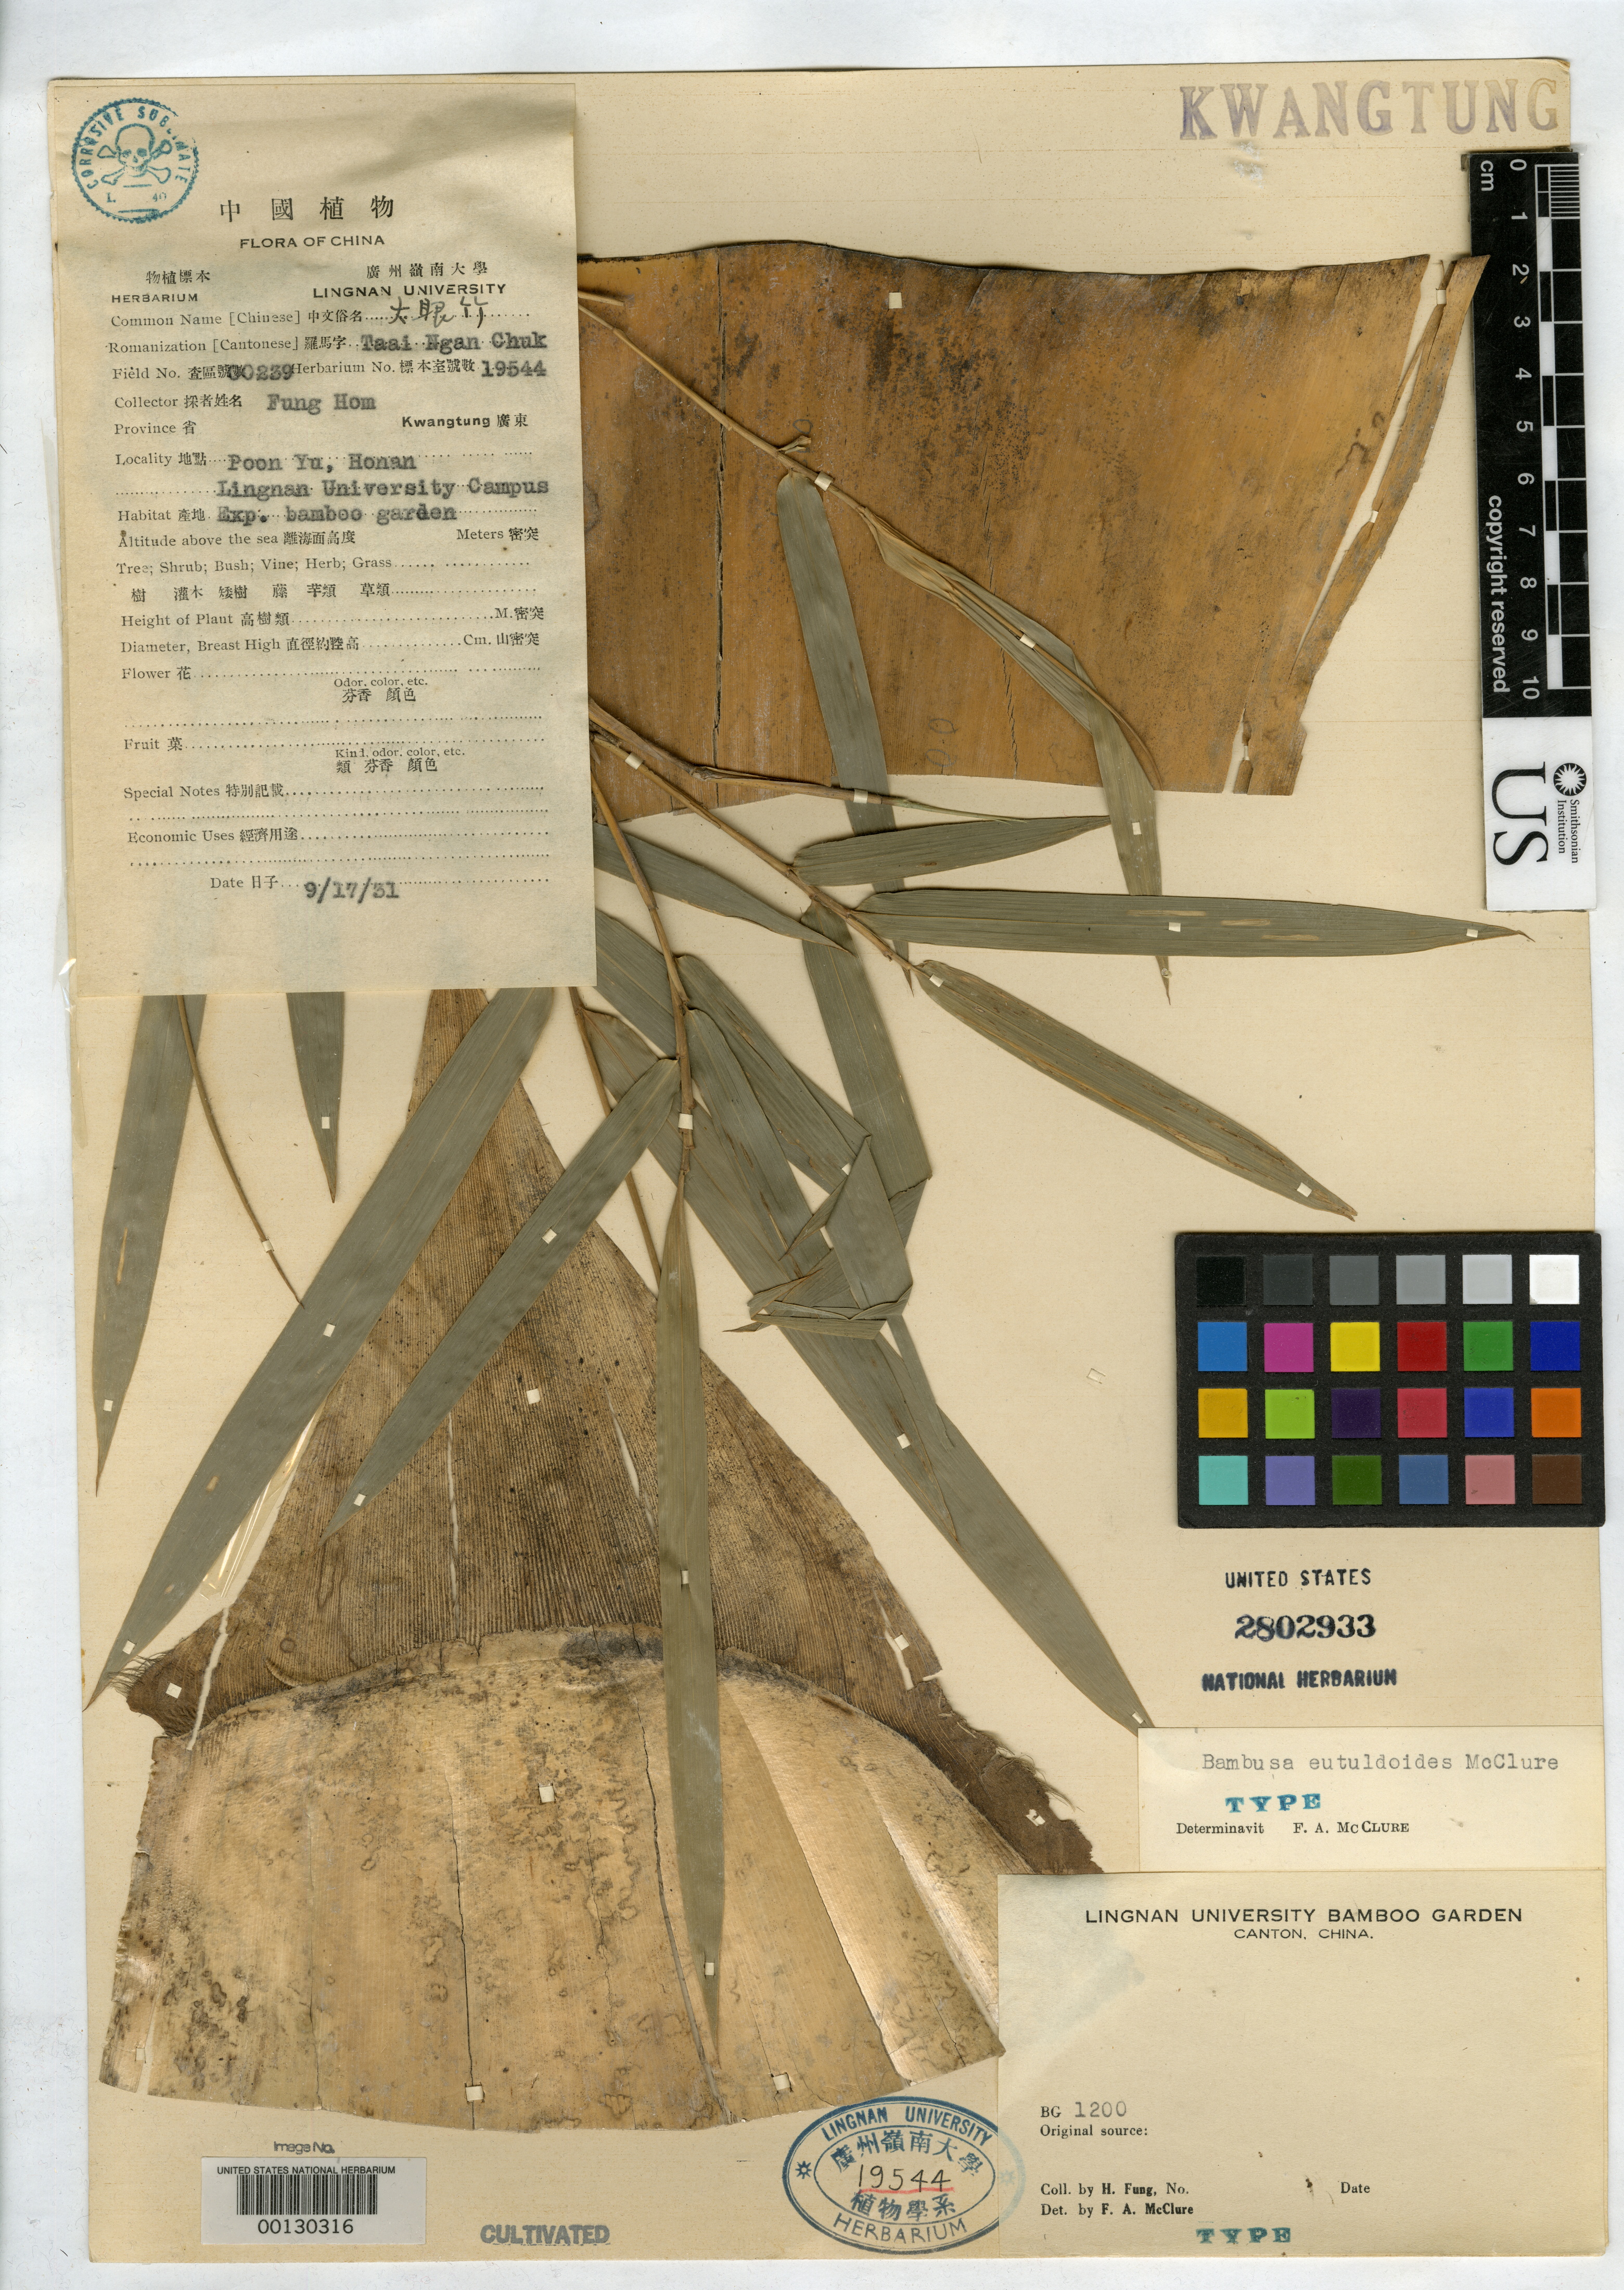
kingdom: Plantae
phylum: Tracheophyta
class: Liliopsida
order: Poales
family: Poaceae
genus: Bambusa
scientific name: Bambusa eutuldoides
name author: McClure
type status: Type Collection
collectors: H. L. Fung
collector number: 239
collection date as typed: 14 Mar 1925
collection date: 1925-03-14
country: China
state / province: Guangdong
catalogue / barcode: US 2802933